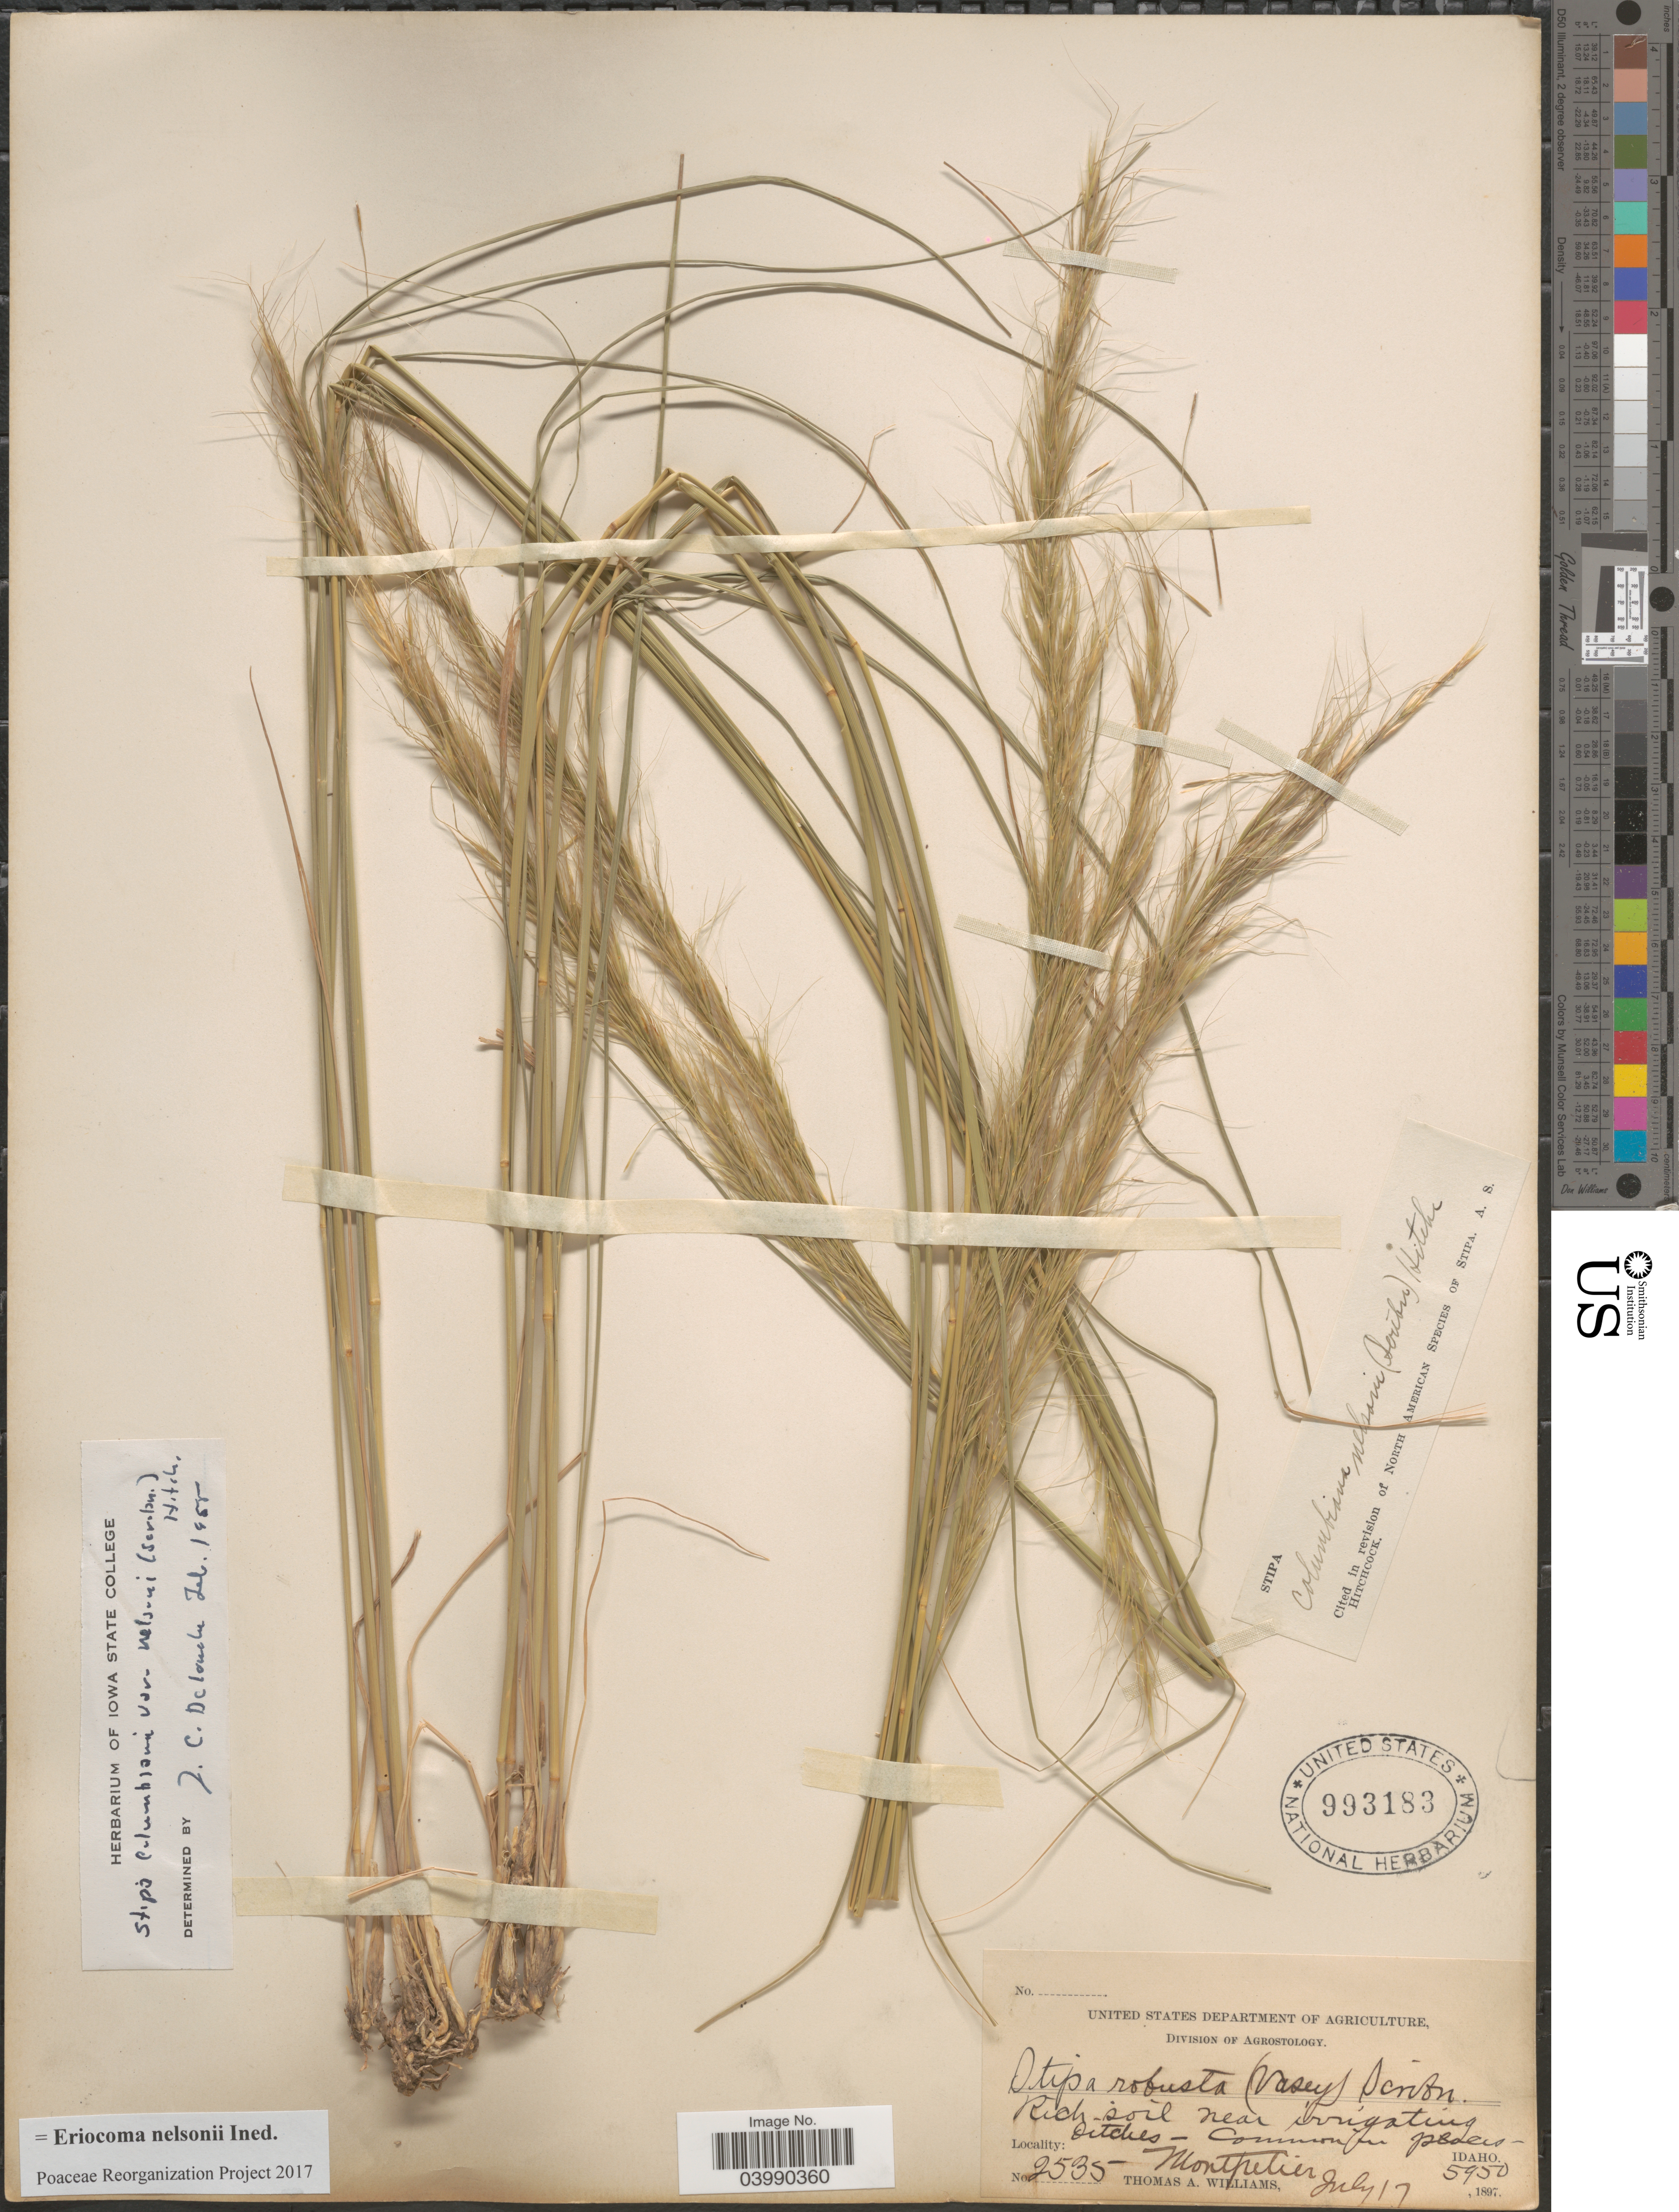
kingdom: Plantae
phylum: Tracheophyta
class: Liliopsida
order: Poales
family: Poaceae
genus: Eriocoma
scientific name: Eriocoma nelsonii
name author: (Scribn.) Romasch.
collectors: T. A. Williams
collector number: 2535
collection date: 1897-07-17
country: United States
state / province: Idaho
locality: Rich soil near irrigating ditches - in places. Montpelier.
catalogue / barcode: US 993183